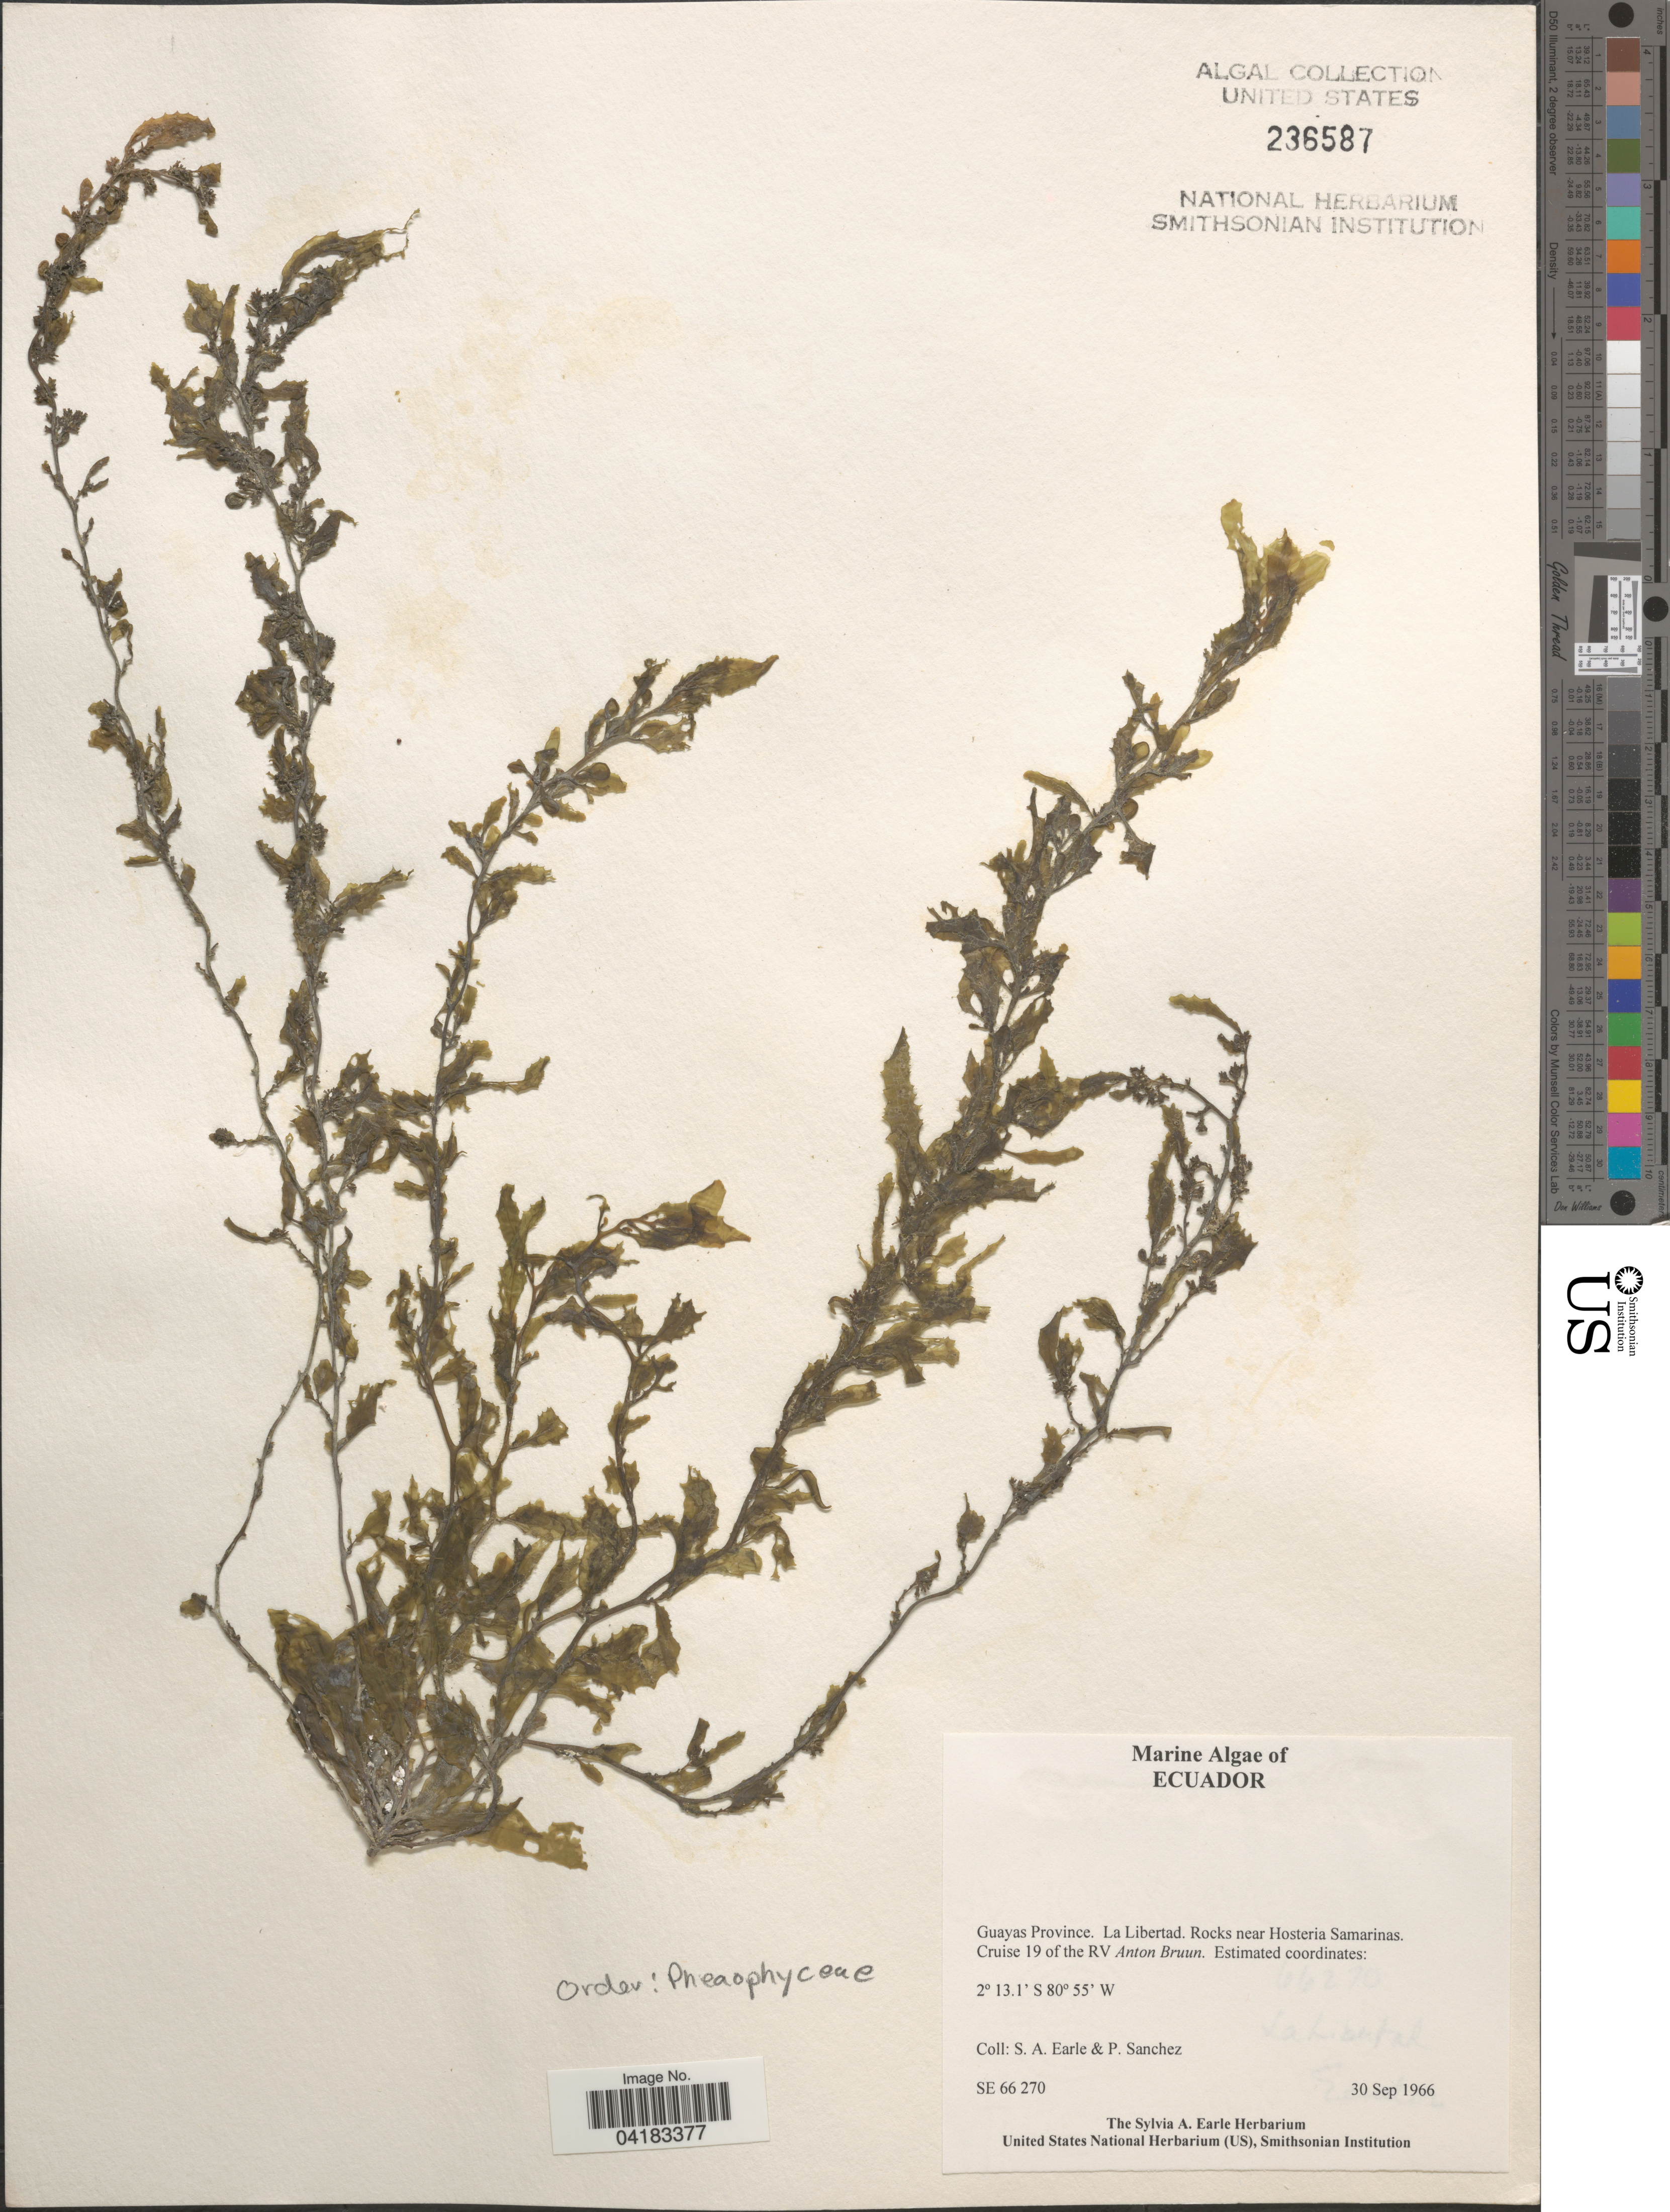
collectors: S. A. Earle & P. Sanchez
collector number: SE66270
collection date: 1966-09-30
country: Ecuador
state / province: Guayas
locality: La Libertad. Rocks near Hosteria Samarinas. Cruise 19 of the RV Anton Bruun.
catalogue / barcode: US 236587